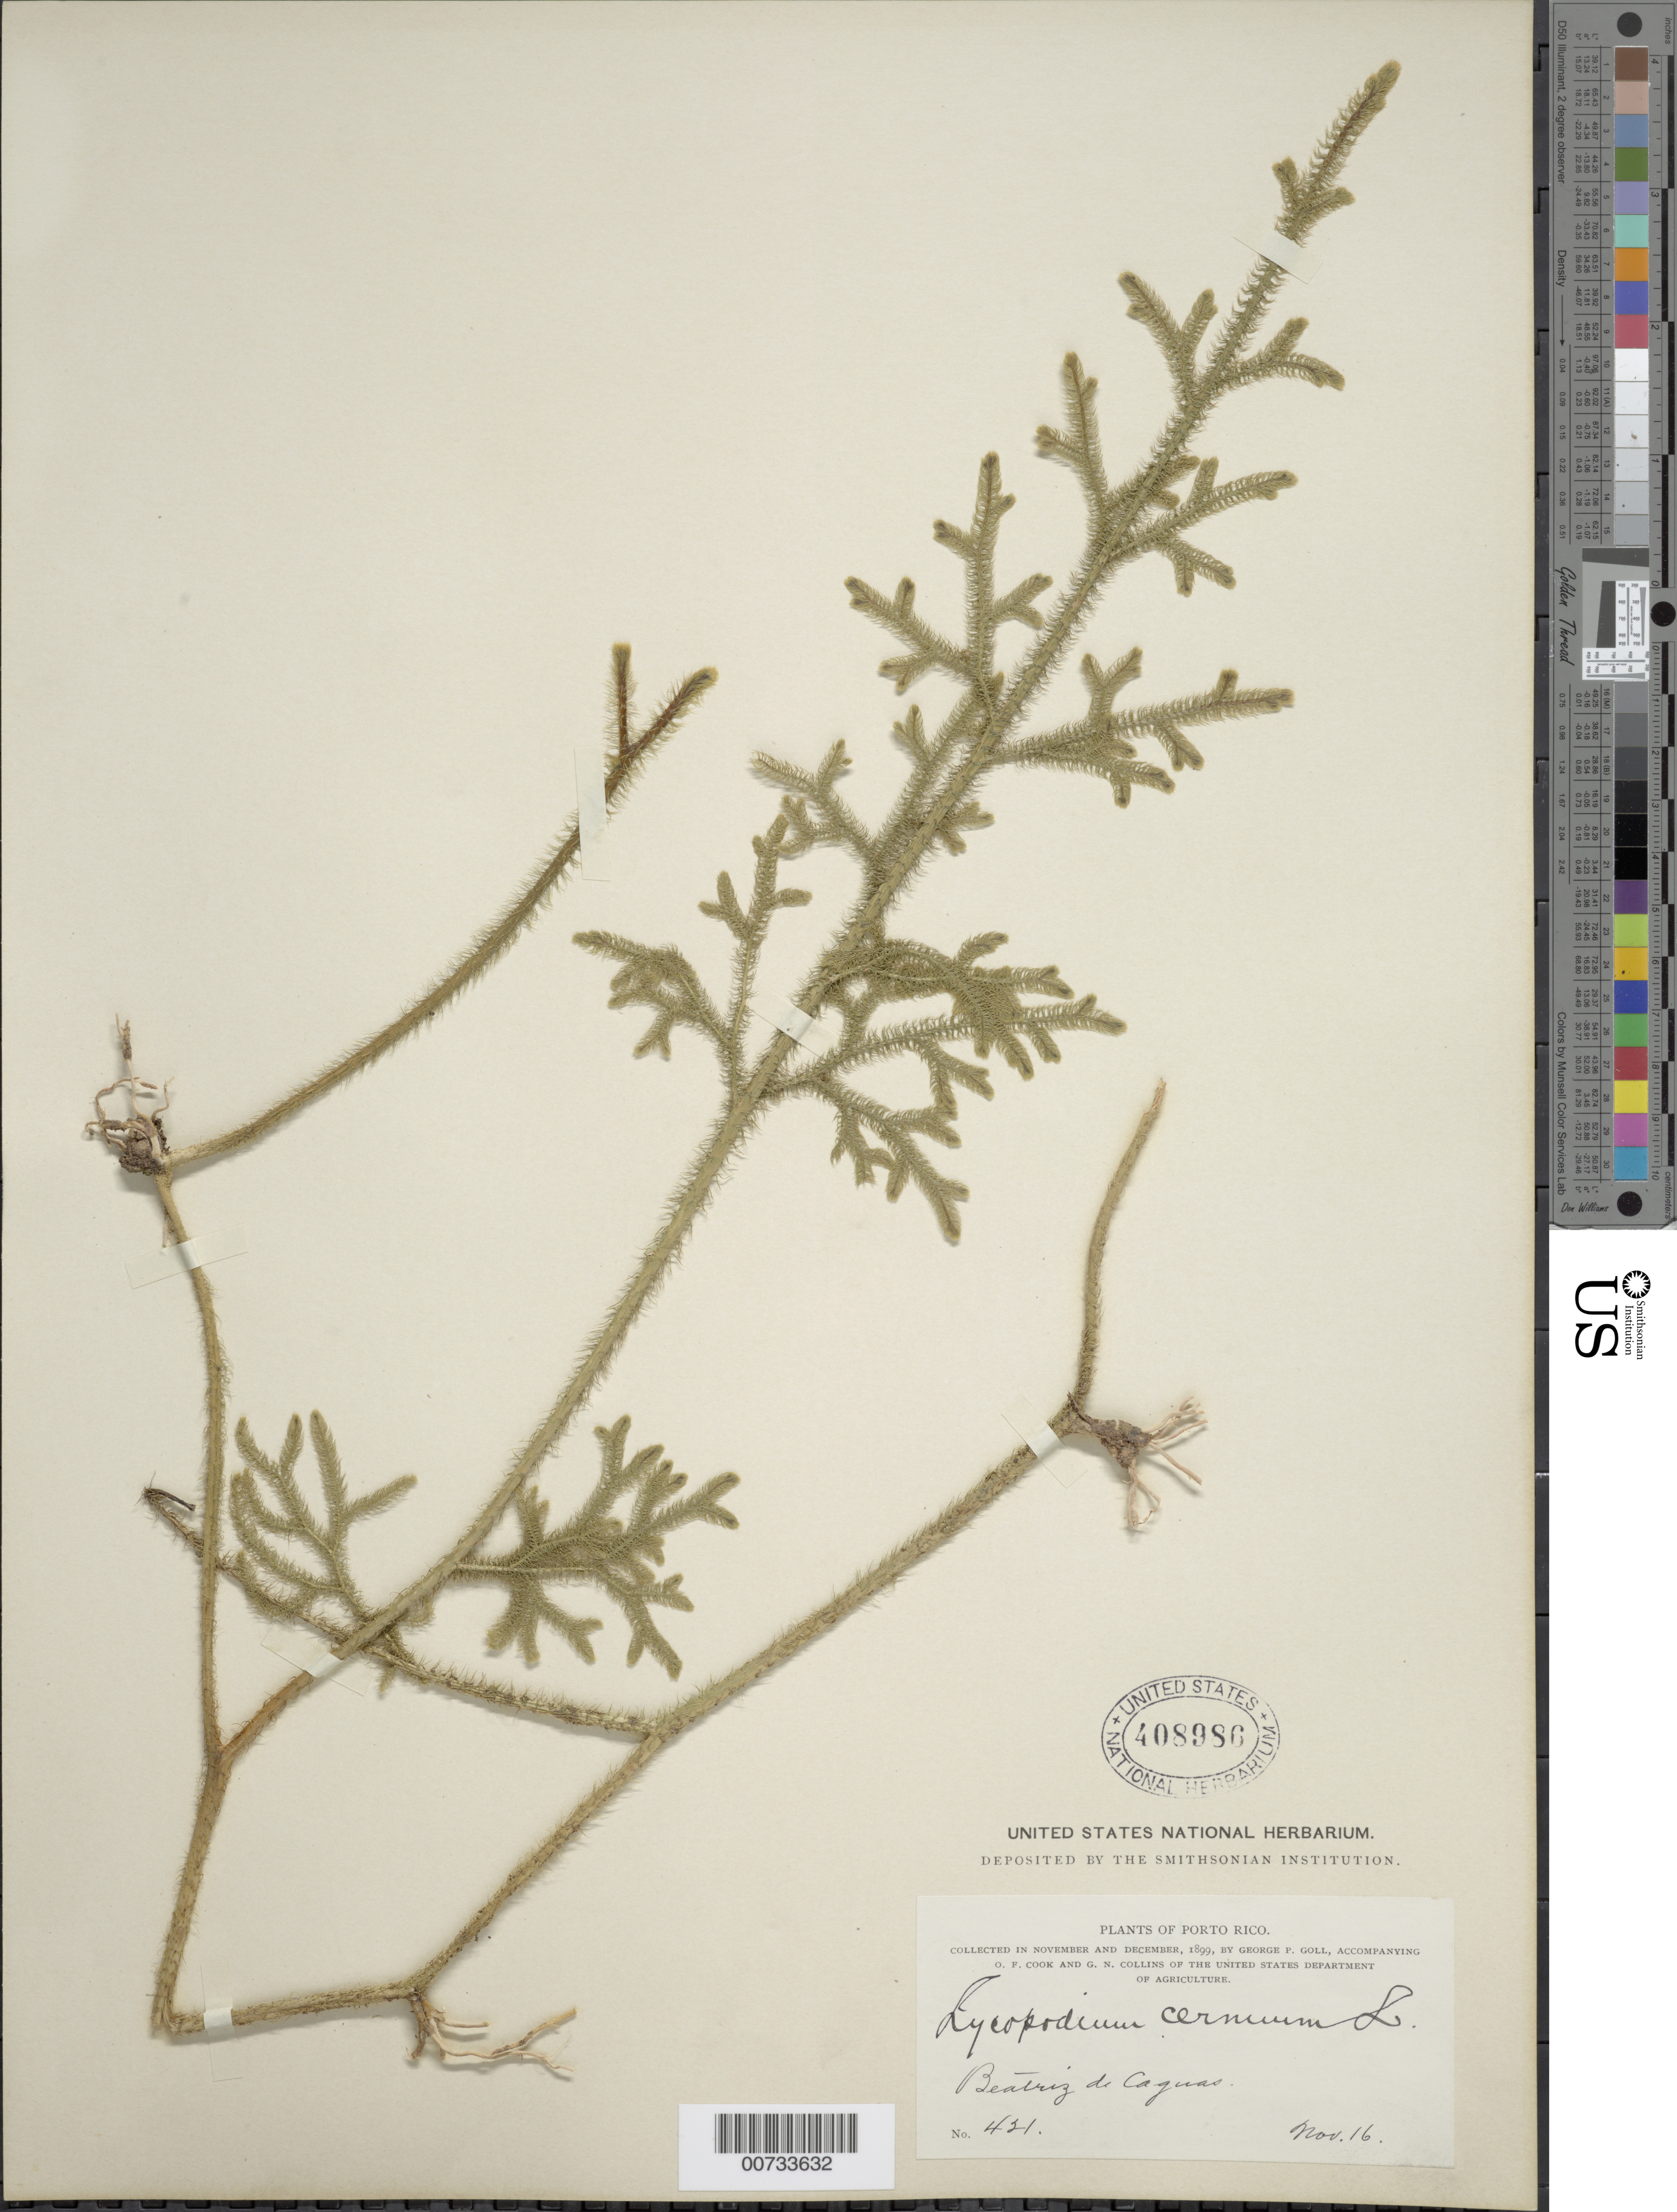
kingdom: Plantae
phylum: Tracheophyta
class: Lycopodiopsida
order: Lycopodiales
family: Lycopodiaceae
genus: Palhinhaea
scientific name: Palhinhaea cernua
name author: (L.) Vasc. & Franco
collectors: G. Goll, O. F. Cook & G. N. Collins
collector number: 421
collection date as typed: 16 Nov 1899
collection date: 1899-11-16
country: Puerto Rico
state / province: Caguas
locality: Beatriz de Caguas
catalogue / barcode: US 408986